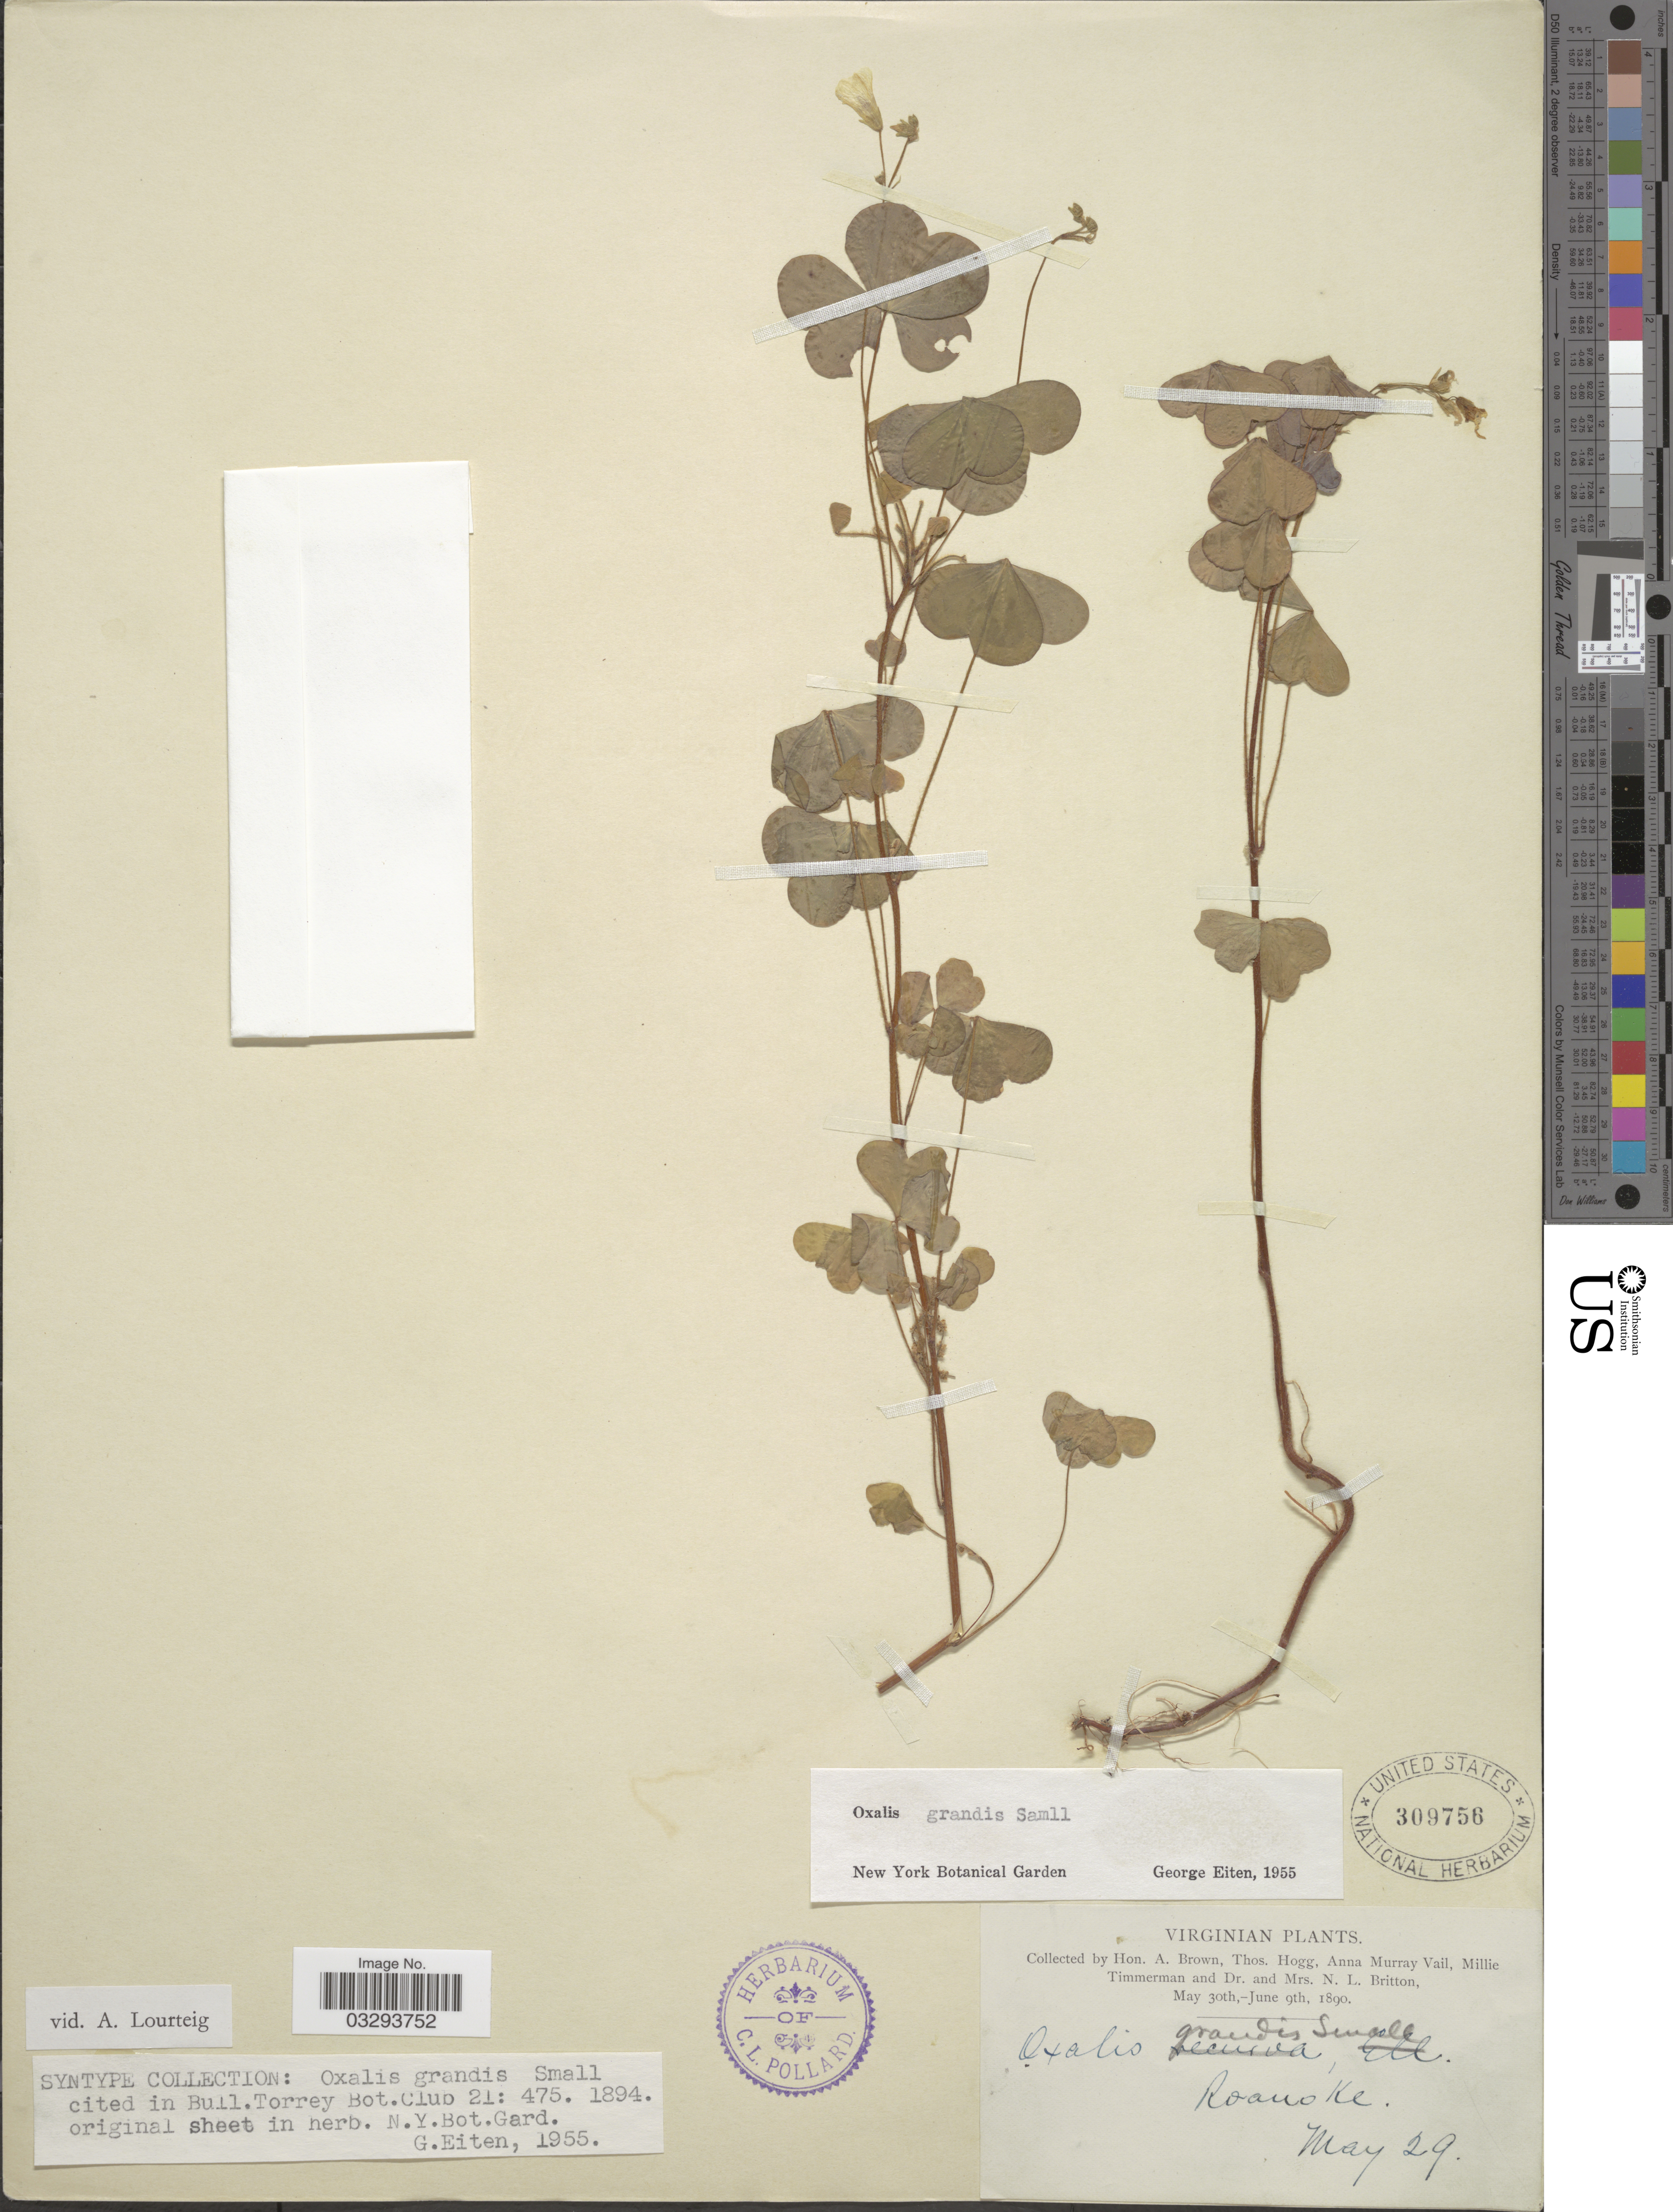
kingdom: Plantae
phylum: Tracheophyta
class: Magnoliopsida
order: Oxalidales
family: Oxalidaceae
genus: Oxalis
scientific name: Oxalis grandis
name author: Small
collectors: H. A. Brown, T. Hogg, A. Vail, M. Timmerman & et al.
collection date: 1890-05-29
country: United States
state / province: Virginia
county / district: Roanoke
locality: Roanoke.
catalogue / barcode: US 309756